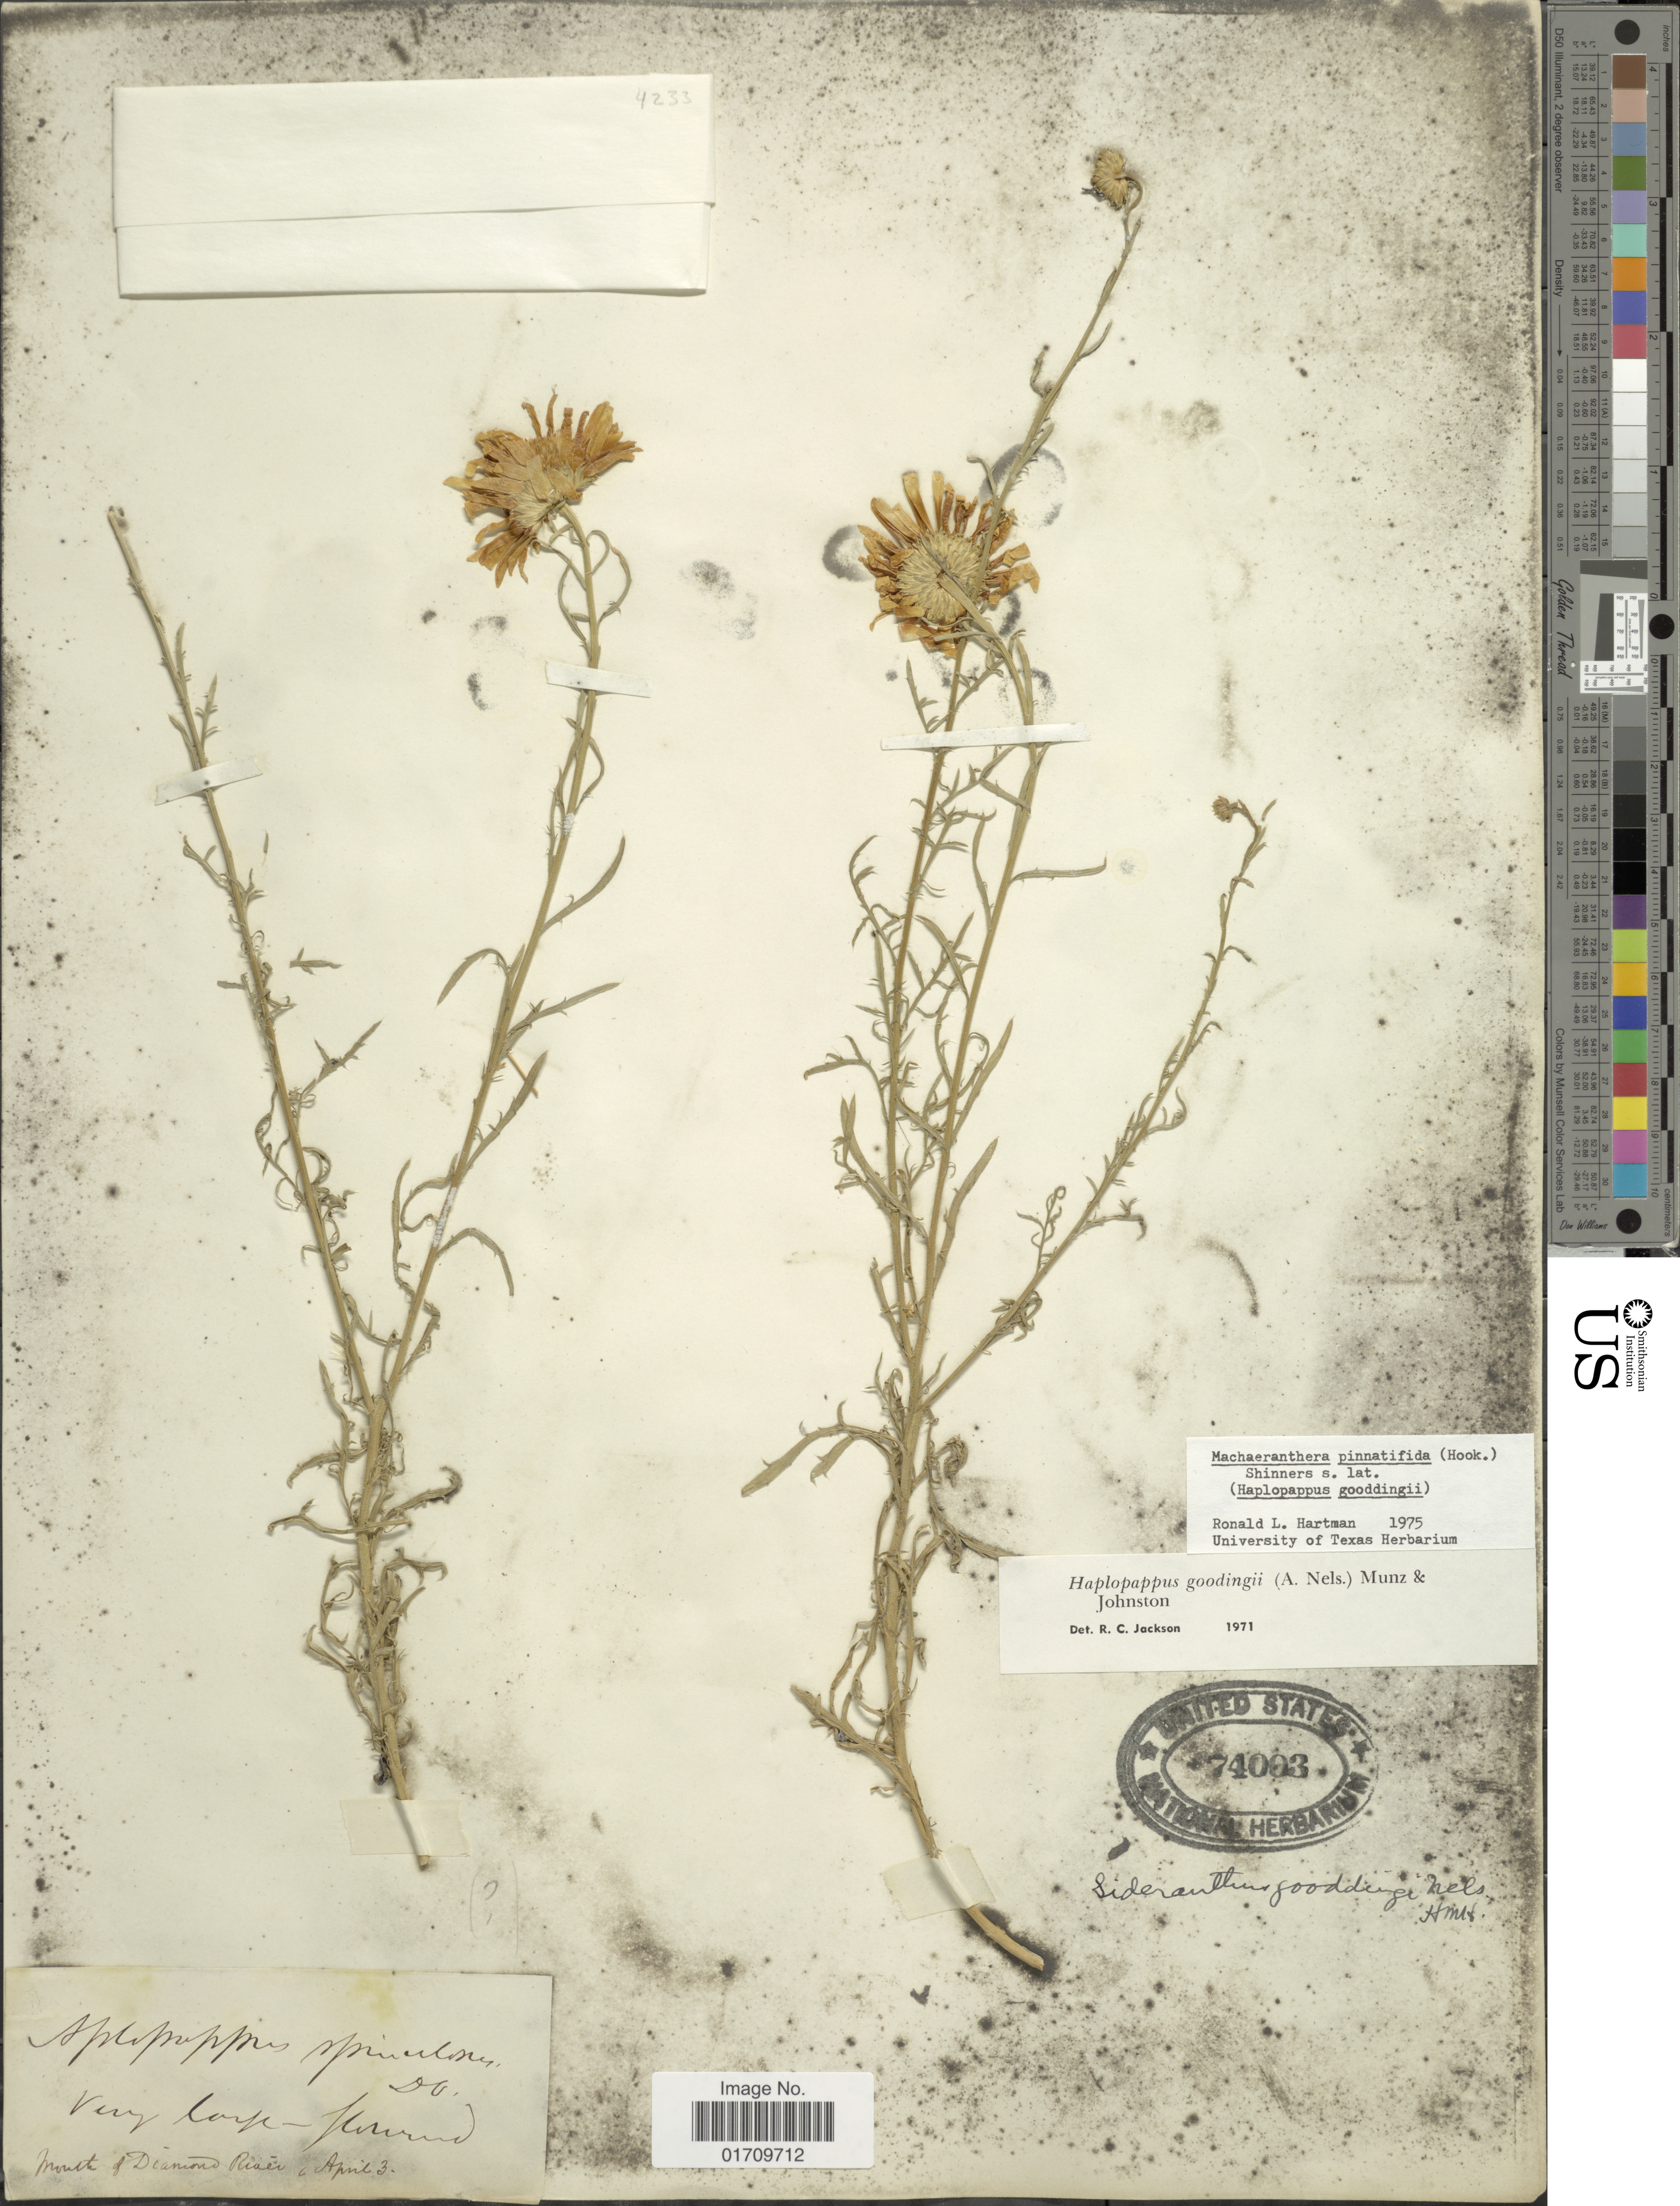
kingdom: Plantae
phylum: Tracheophyta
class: Magnoliopsida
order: Asterales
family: Asteraceae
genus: Machaeranthera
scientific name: Machaeranthera pinnatifida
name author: (Hook.) Shinners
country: St. Vincent - Grenadines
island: St. Vincent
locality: Mouth of Diamond River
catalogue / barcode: US 74003